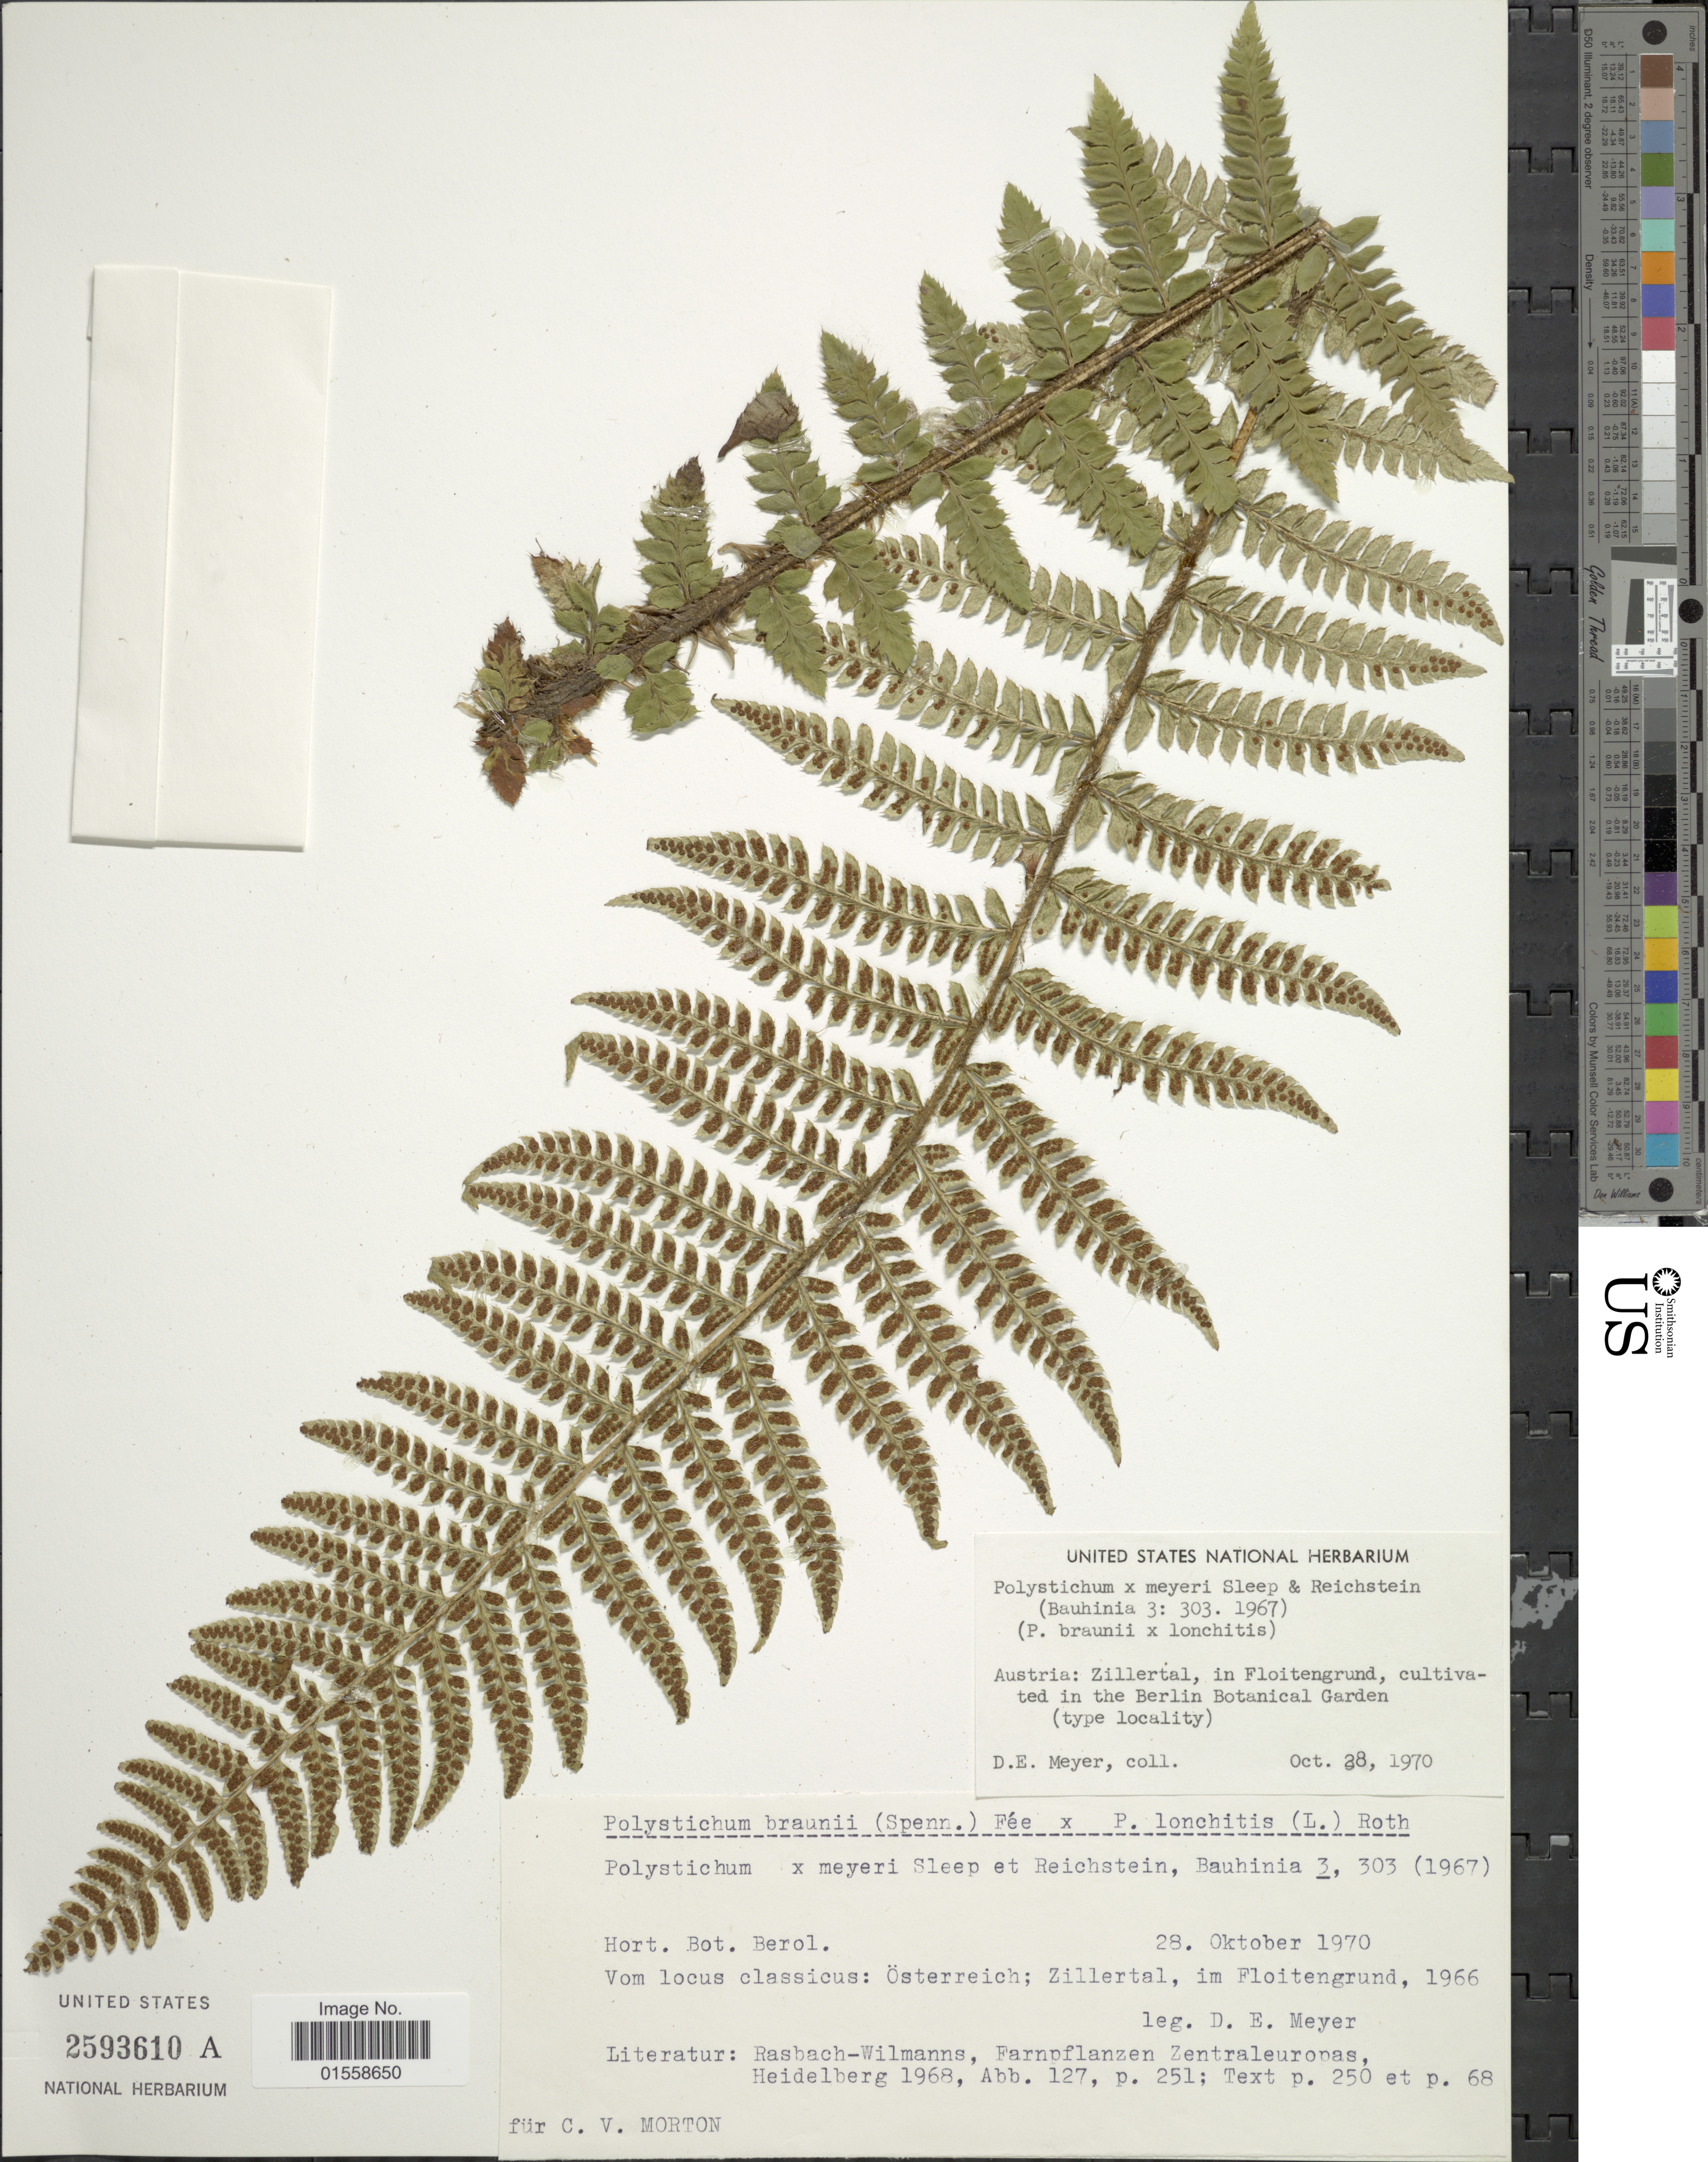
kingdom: Plantae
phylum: Tracheophyta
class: Polypodiopsida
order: Polypodiales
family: Dryopteridaceae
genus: Polystichum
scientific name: Polystichum braunii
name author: (Spenn.) Fée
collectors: D. E. Meyer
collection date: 1970-10-28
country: Germany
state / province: Berlin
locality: Cultivated in Berlin Botanical Garden.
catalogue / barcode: US 2593610A